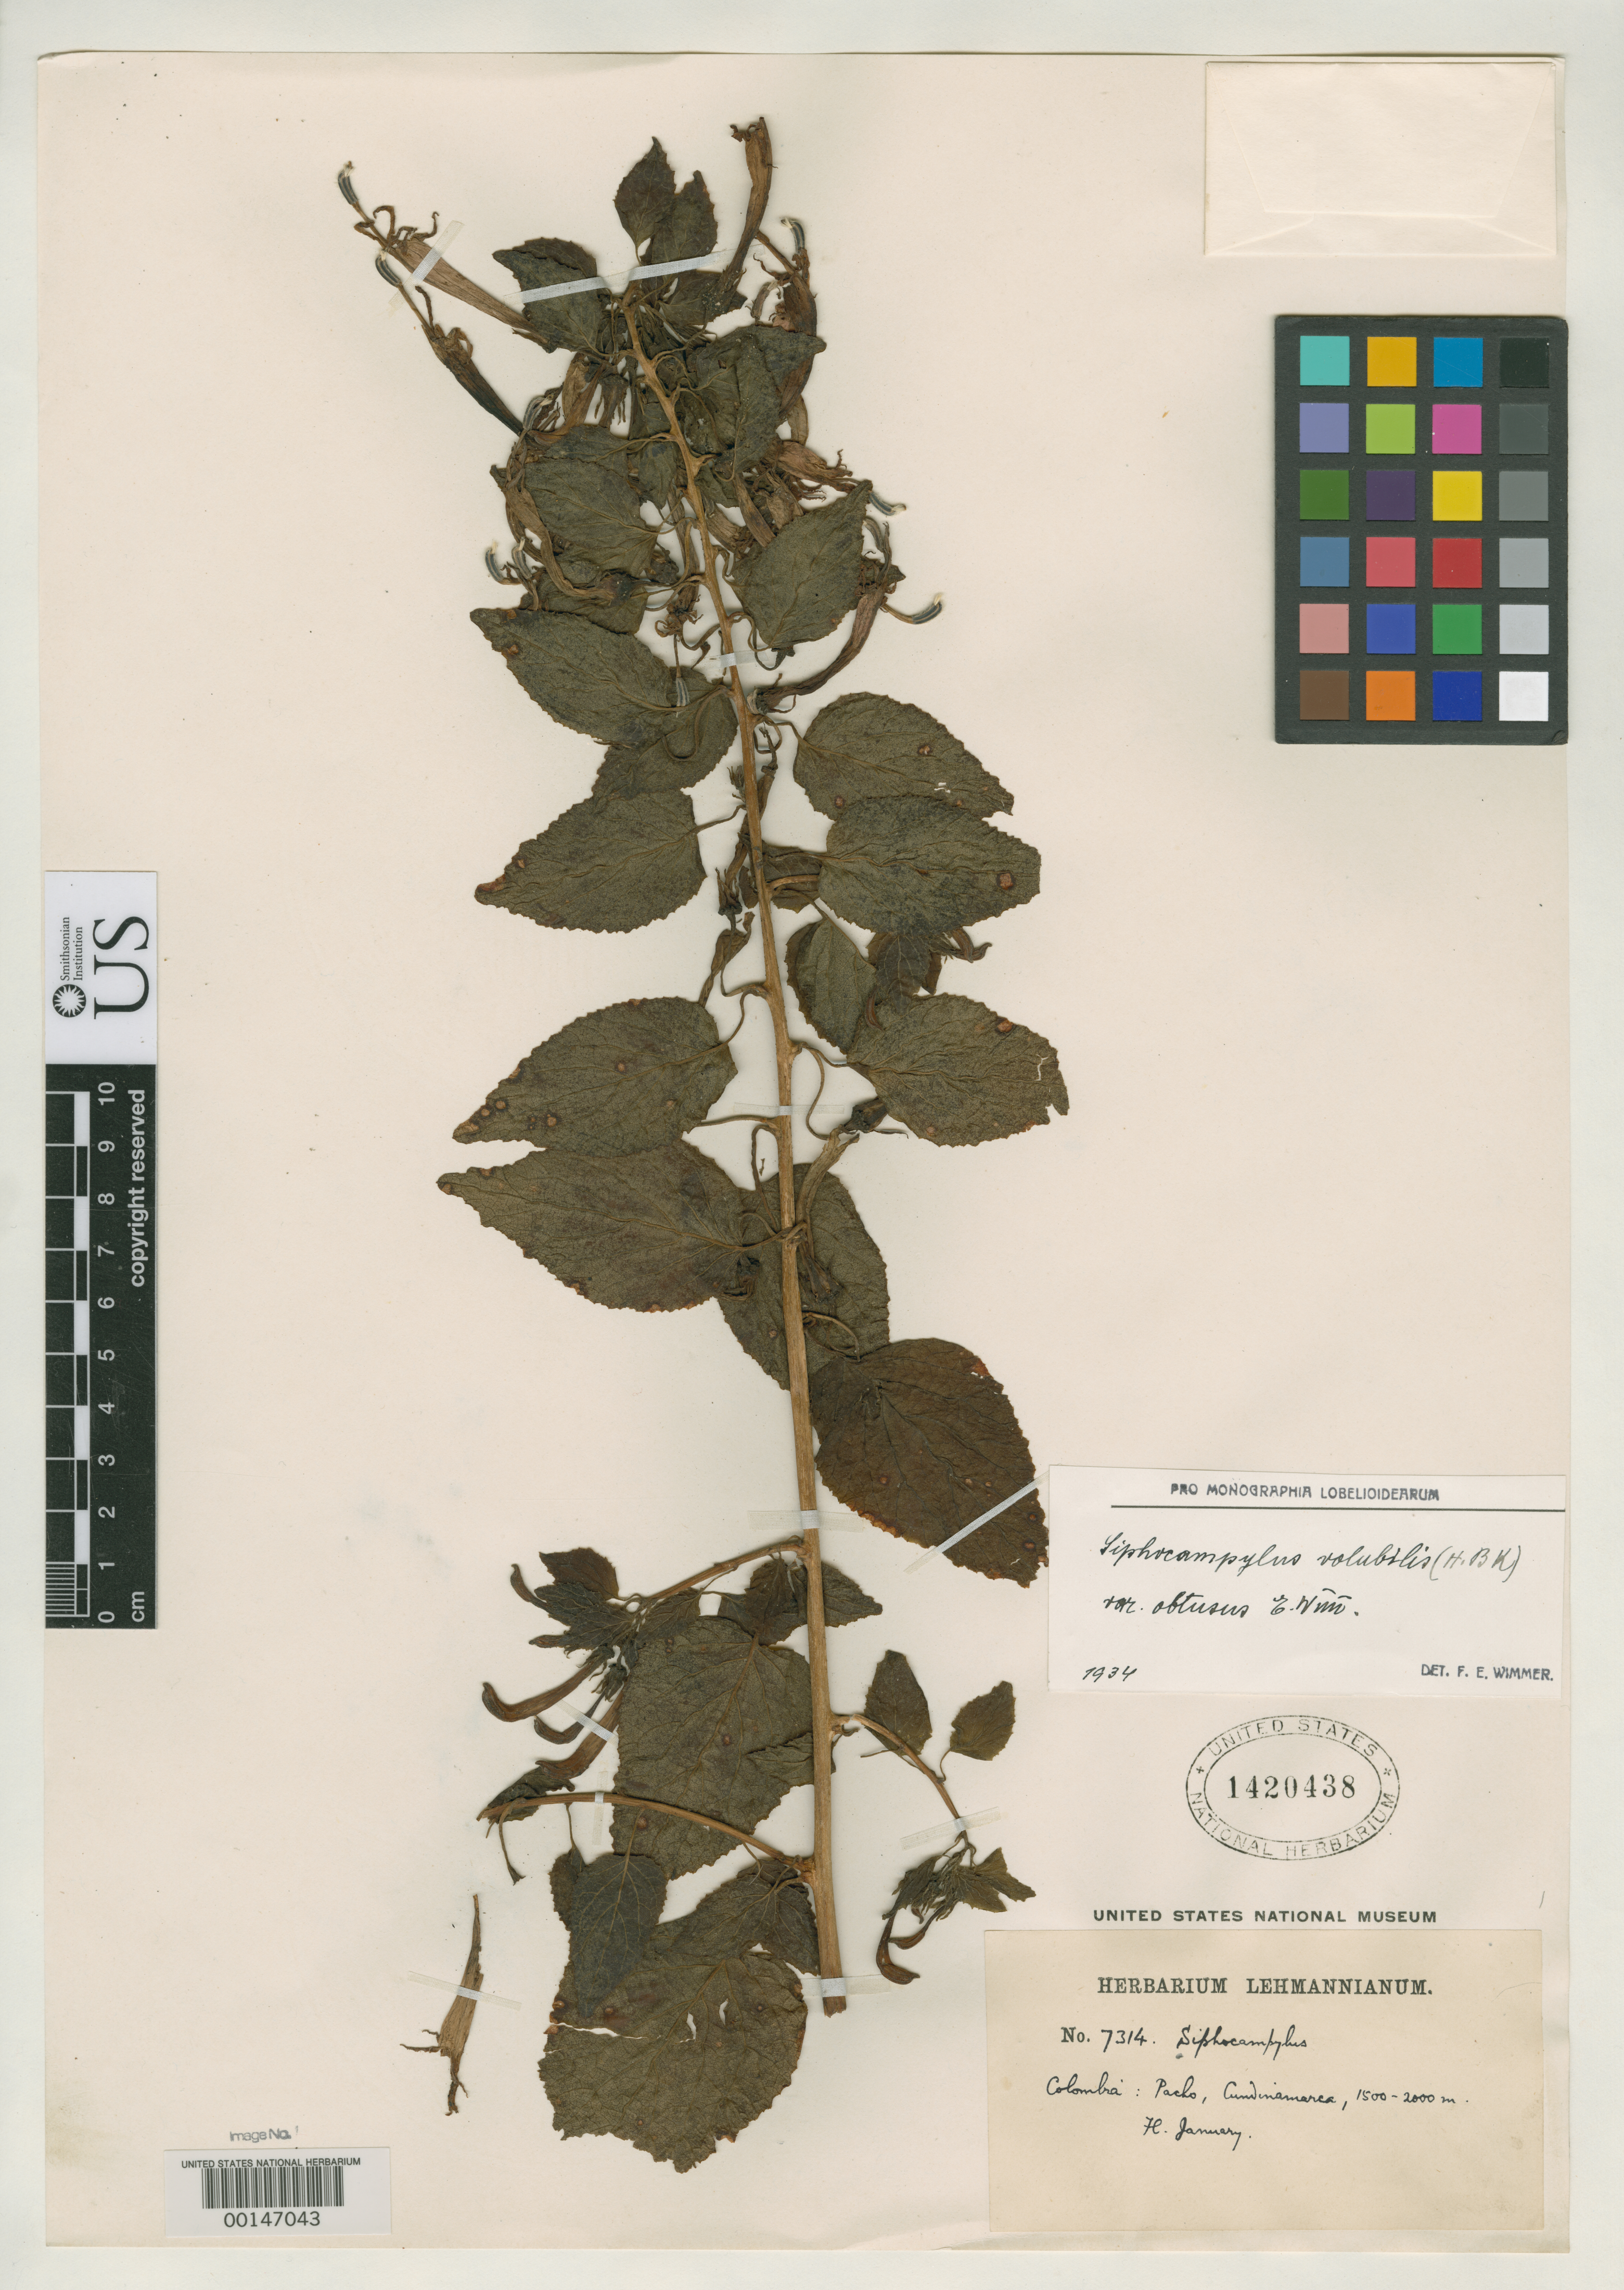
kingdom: Plantae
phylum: Tracheophyta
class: Magnoliopsida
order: Asterales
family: Campanulaceae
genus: Siphocampylus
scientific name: Siphocampylus volubilis var. obtusus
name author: E. Wimm.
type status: Isotype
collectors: F. C. Lehmann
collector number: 7314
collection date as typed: Jan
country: Colombia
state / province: Cundinamarca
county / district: Bogota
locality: Pacho.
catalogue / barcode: US 1420438